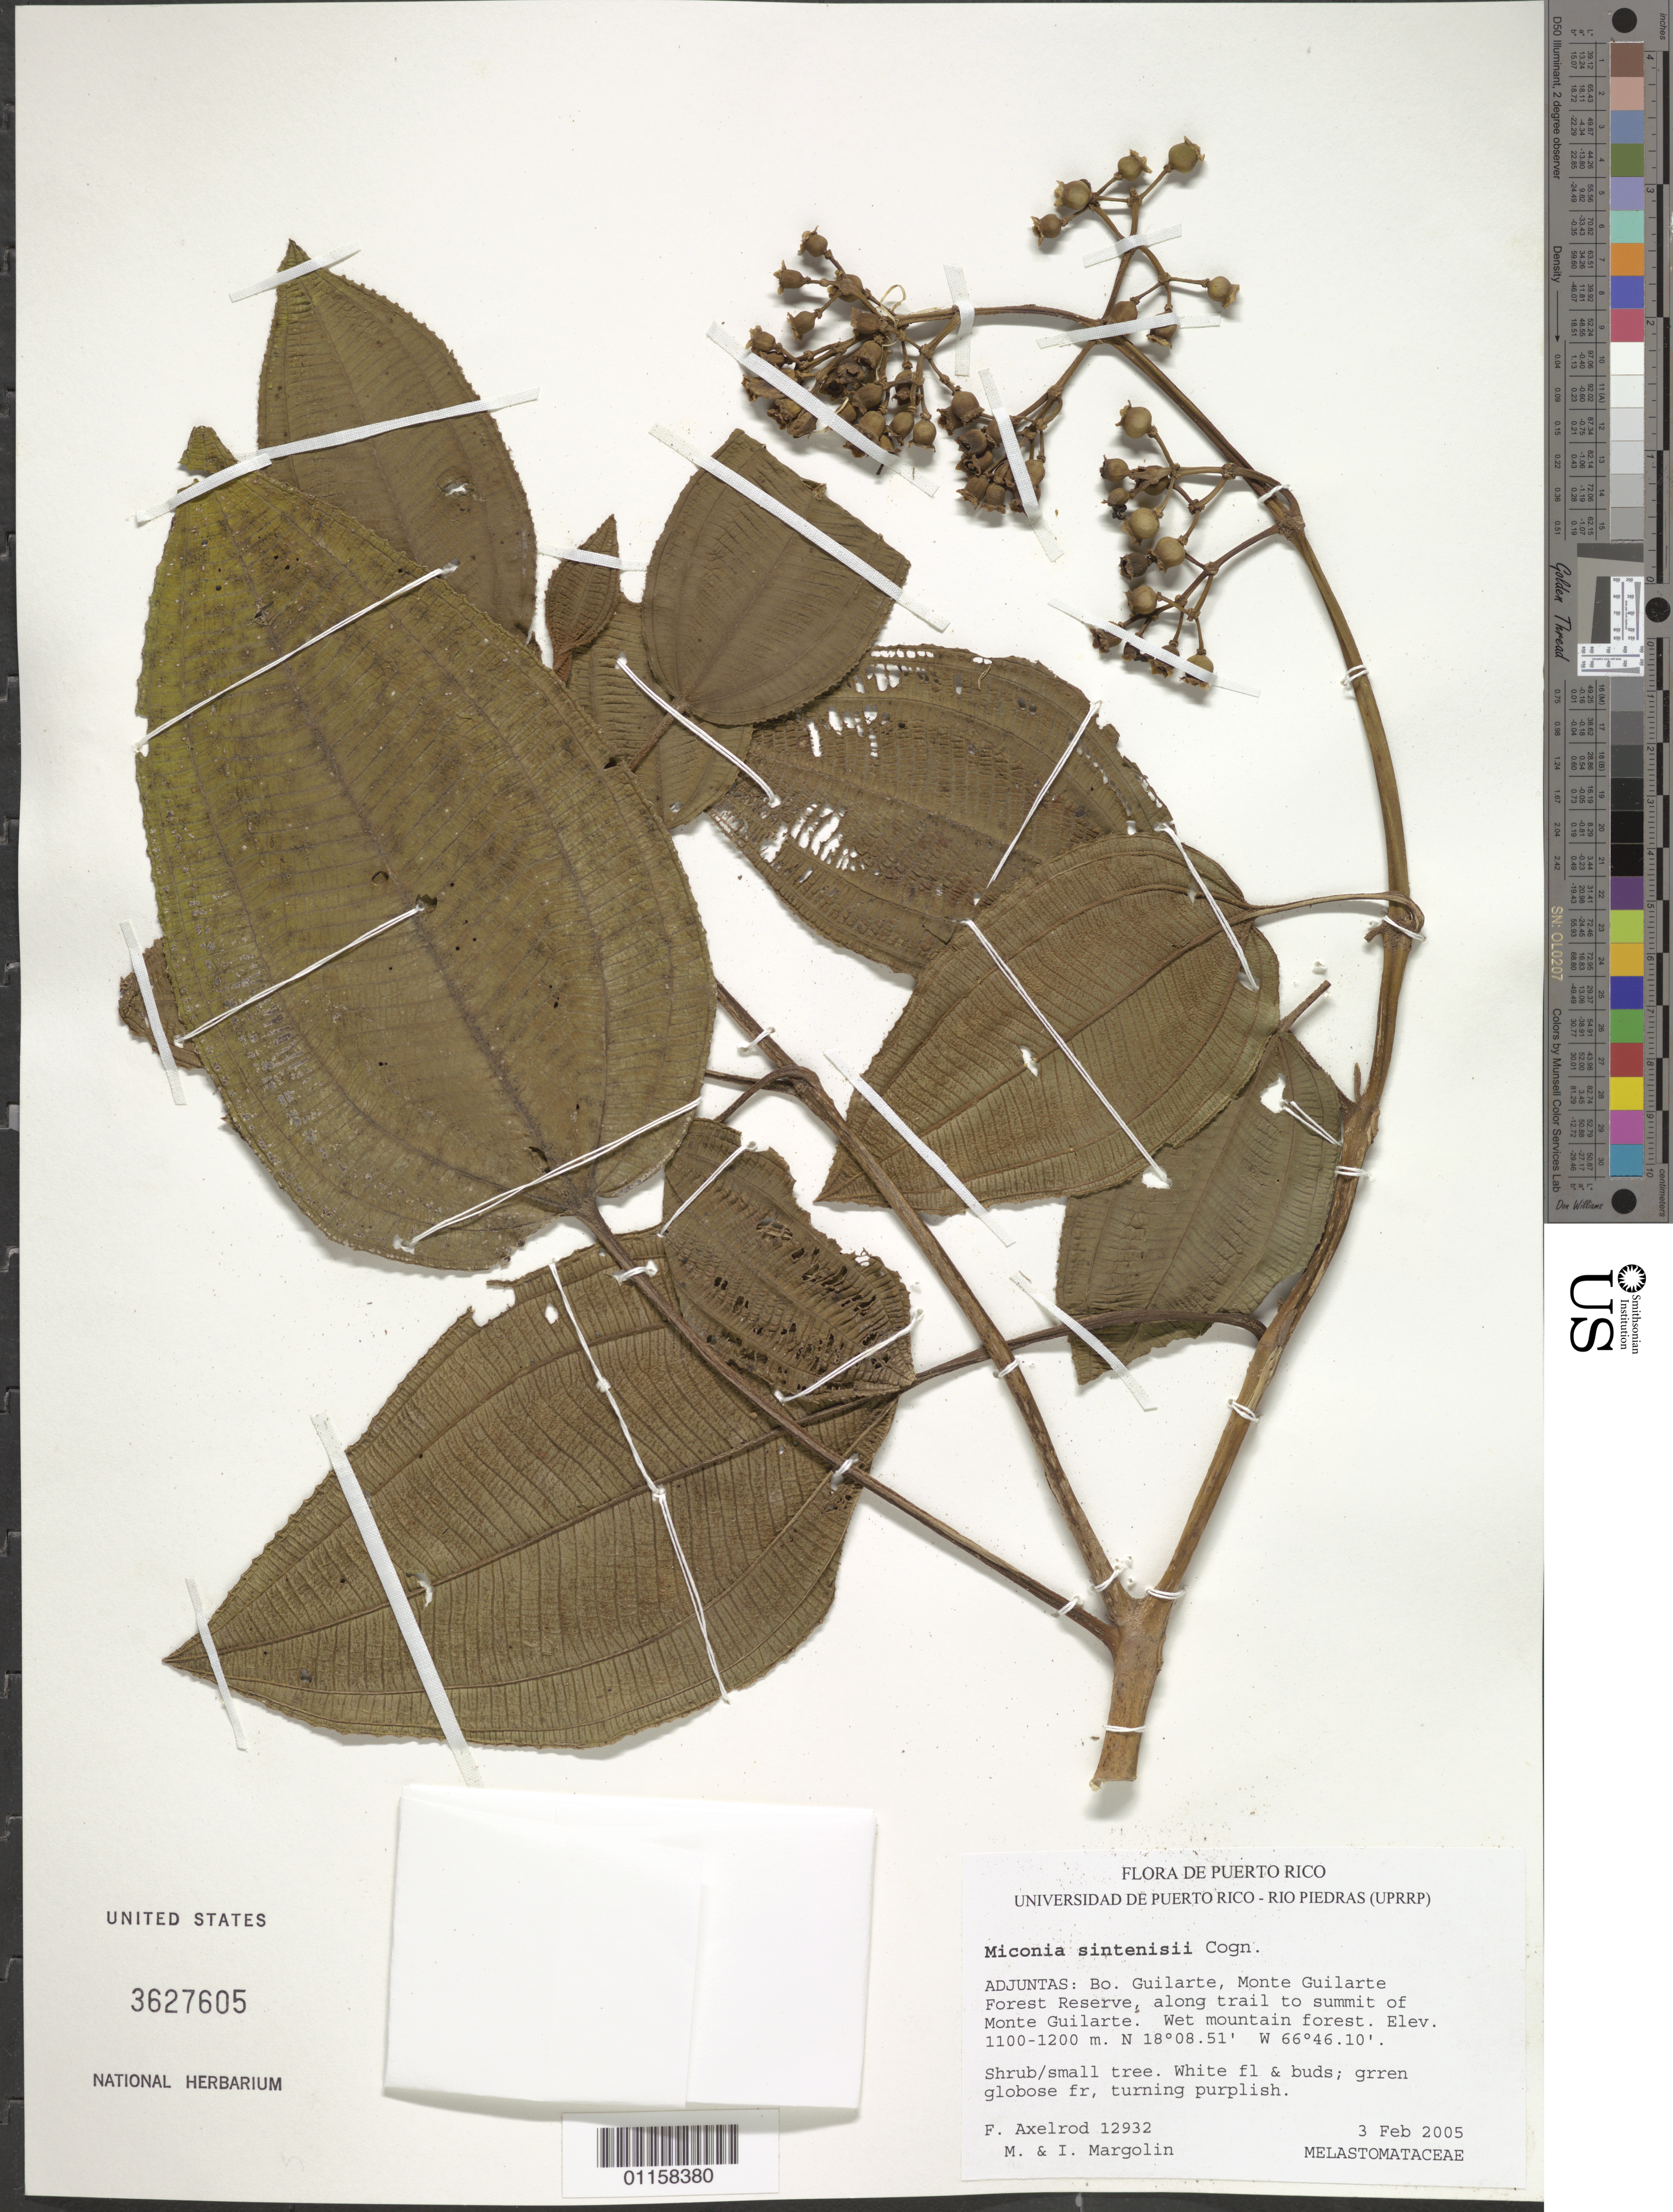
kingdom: Plantae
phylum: Tracheophyta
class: Magnoliopsida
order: Myrtales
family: Melastomataceae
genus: Miconia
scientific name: Miconia sintenisii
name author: Cogn.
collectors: F. S. Axelrod, M. Margolin & I. Margolin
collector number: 12932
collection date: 2005-02-03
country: Puerto Rico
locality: Adjuntas. Bo. Guilarte, Monte Guilarte Forest Reserve, along trail to summit of Monte Guilarte.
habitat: Wet mountain forest.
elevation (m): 1100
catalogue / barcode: US 3627605